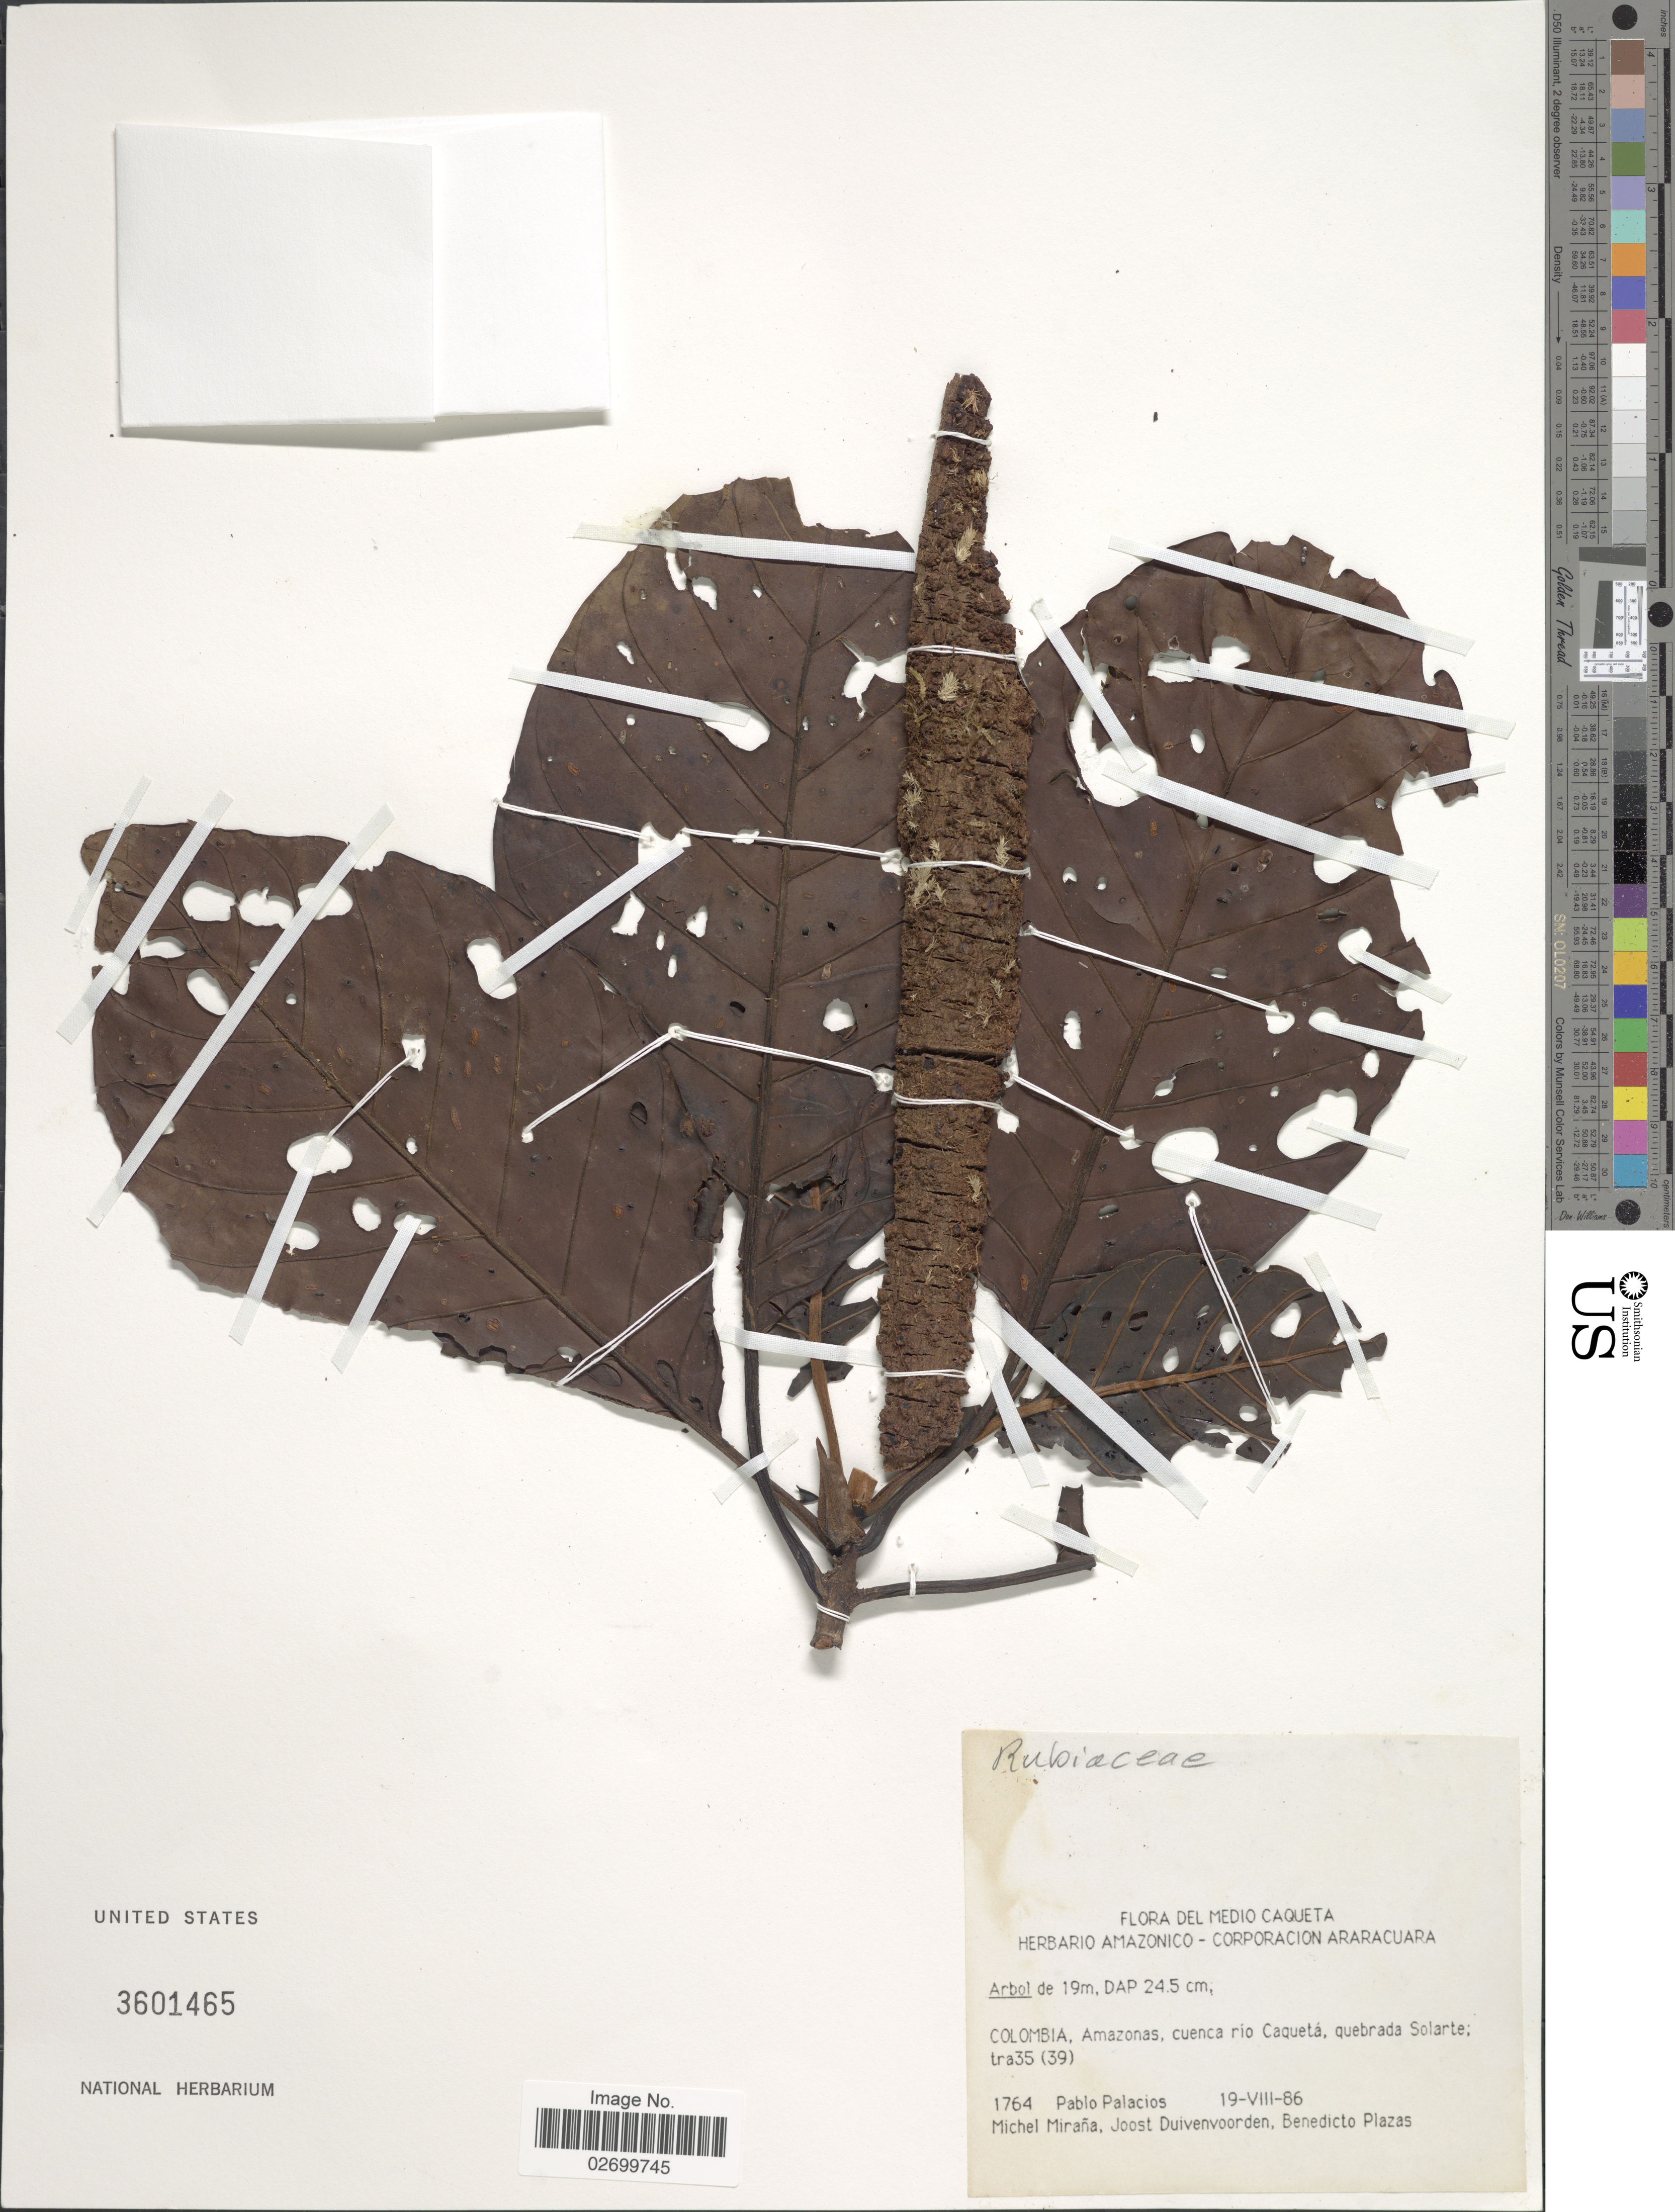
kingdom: Plantae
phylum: Tracheophyta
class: Magnoliopsida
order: Gentianales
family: Rubiaceae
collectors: P. Palacios, M. Miraña, J. Duivenvoorden & B. Plazas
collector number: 1764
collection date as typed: Transcribed d/m/y: 19/8/86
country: Colombia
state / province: Amazônas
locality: Medio Caqueta. Cuenca rio Caqueta, quebrada Solarte; tra35 (39).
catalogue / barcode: US 3601465